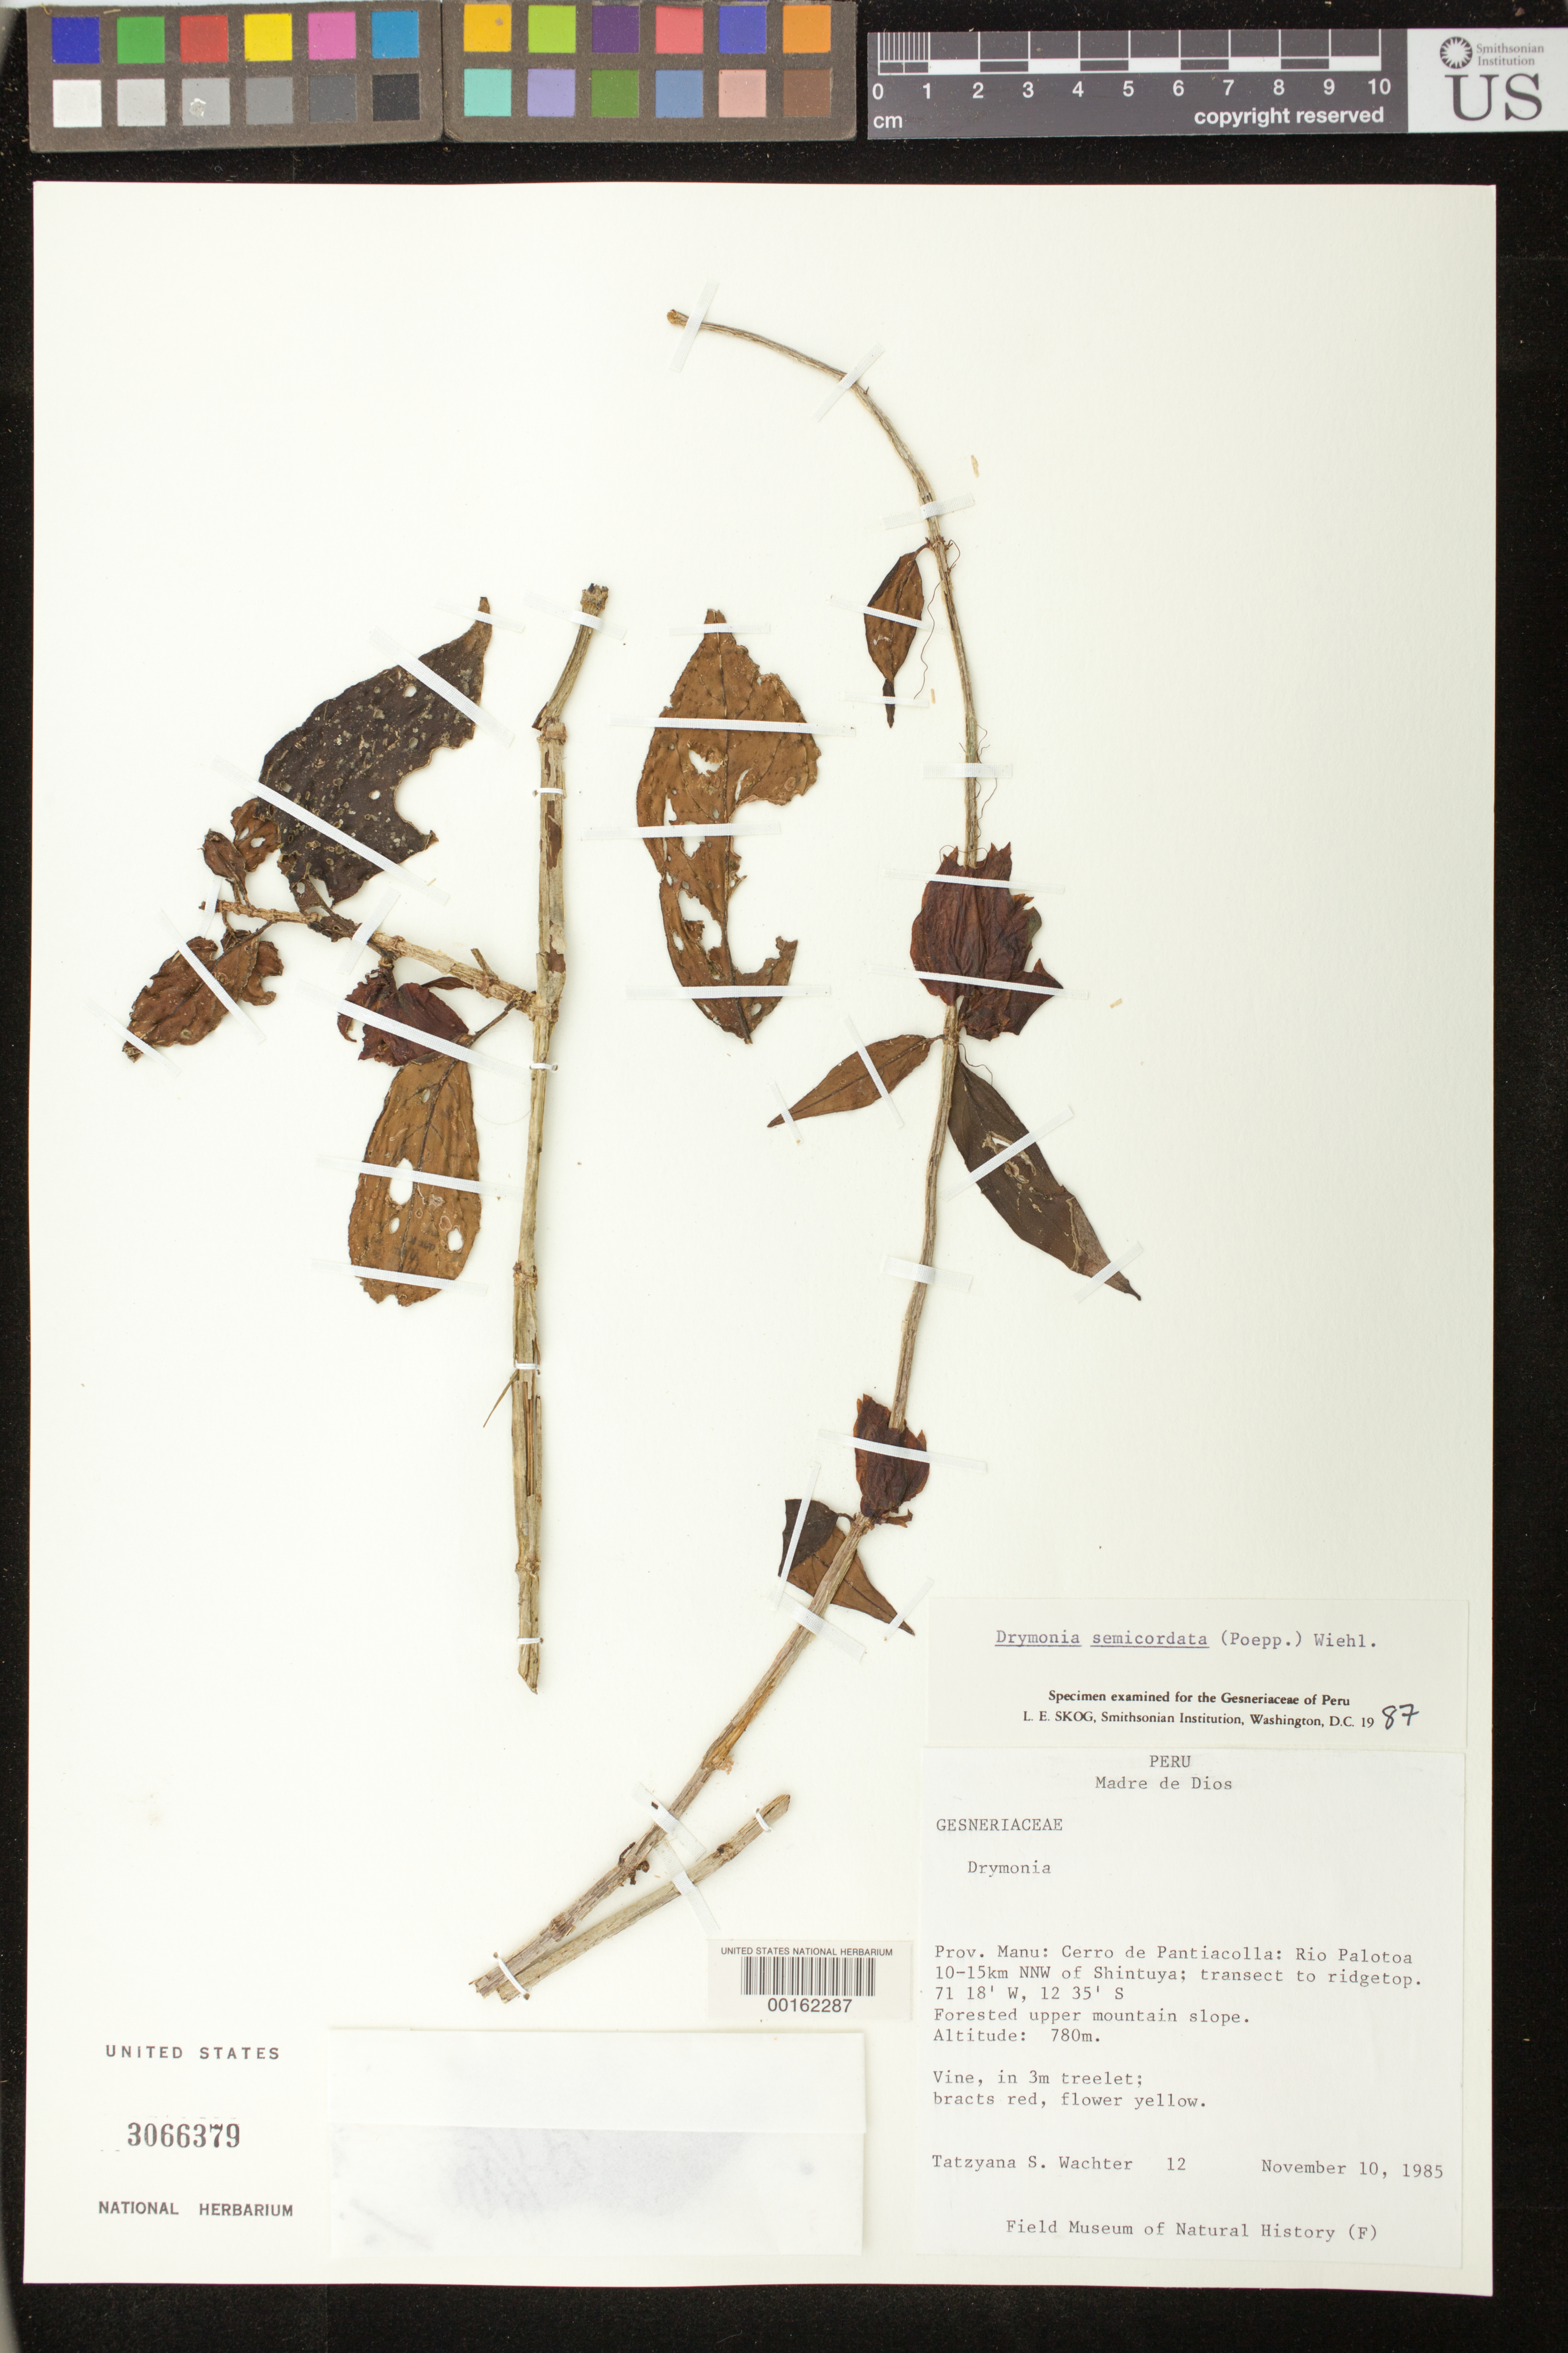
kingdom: Plantae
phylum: Tracheophyta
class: Magnoliopsida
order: Lamiales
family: Gesneriaceae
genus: Drymonia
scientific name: Drymonia semicordata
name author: (Poepp.) Wiehler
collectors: T. Wachter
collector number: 12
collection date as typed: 10 Nov 1985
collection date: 1985-11-10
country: Peru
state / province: Madre de Dios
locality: Prov. Manu; Cerro de Pantiacolla, Rio Palotoa 10-15 km NNW of Shintuya, transect to ridgetop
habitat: Forested upper mountain slope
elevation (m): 780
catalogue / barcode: US 3066379